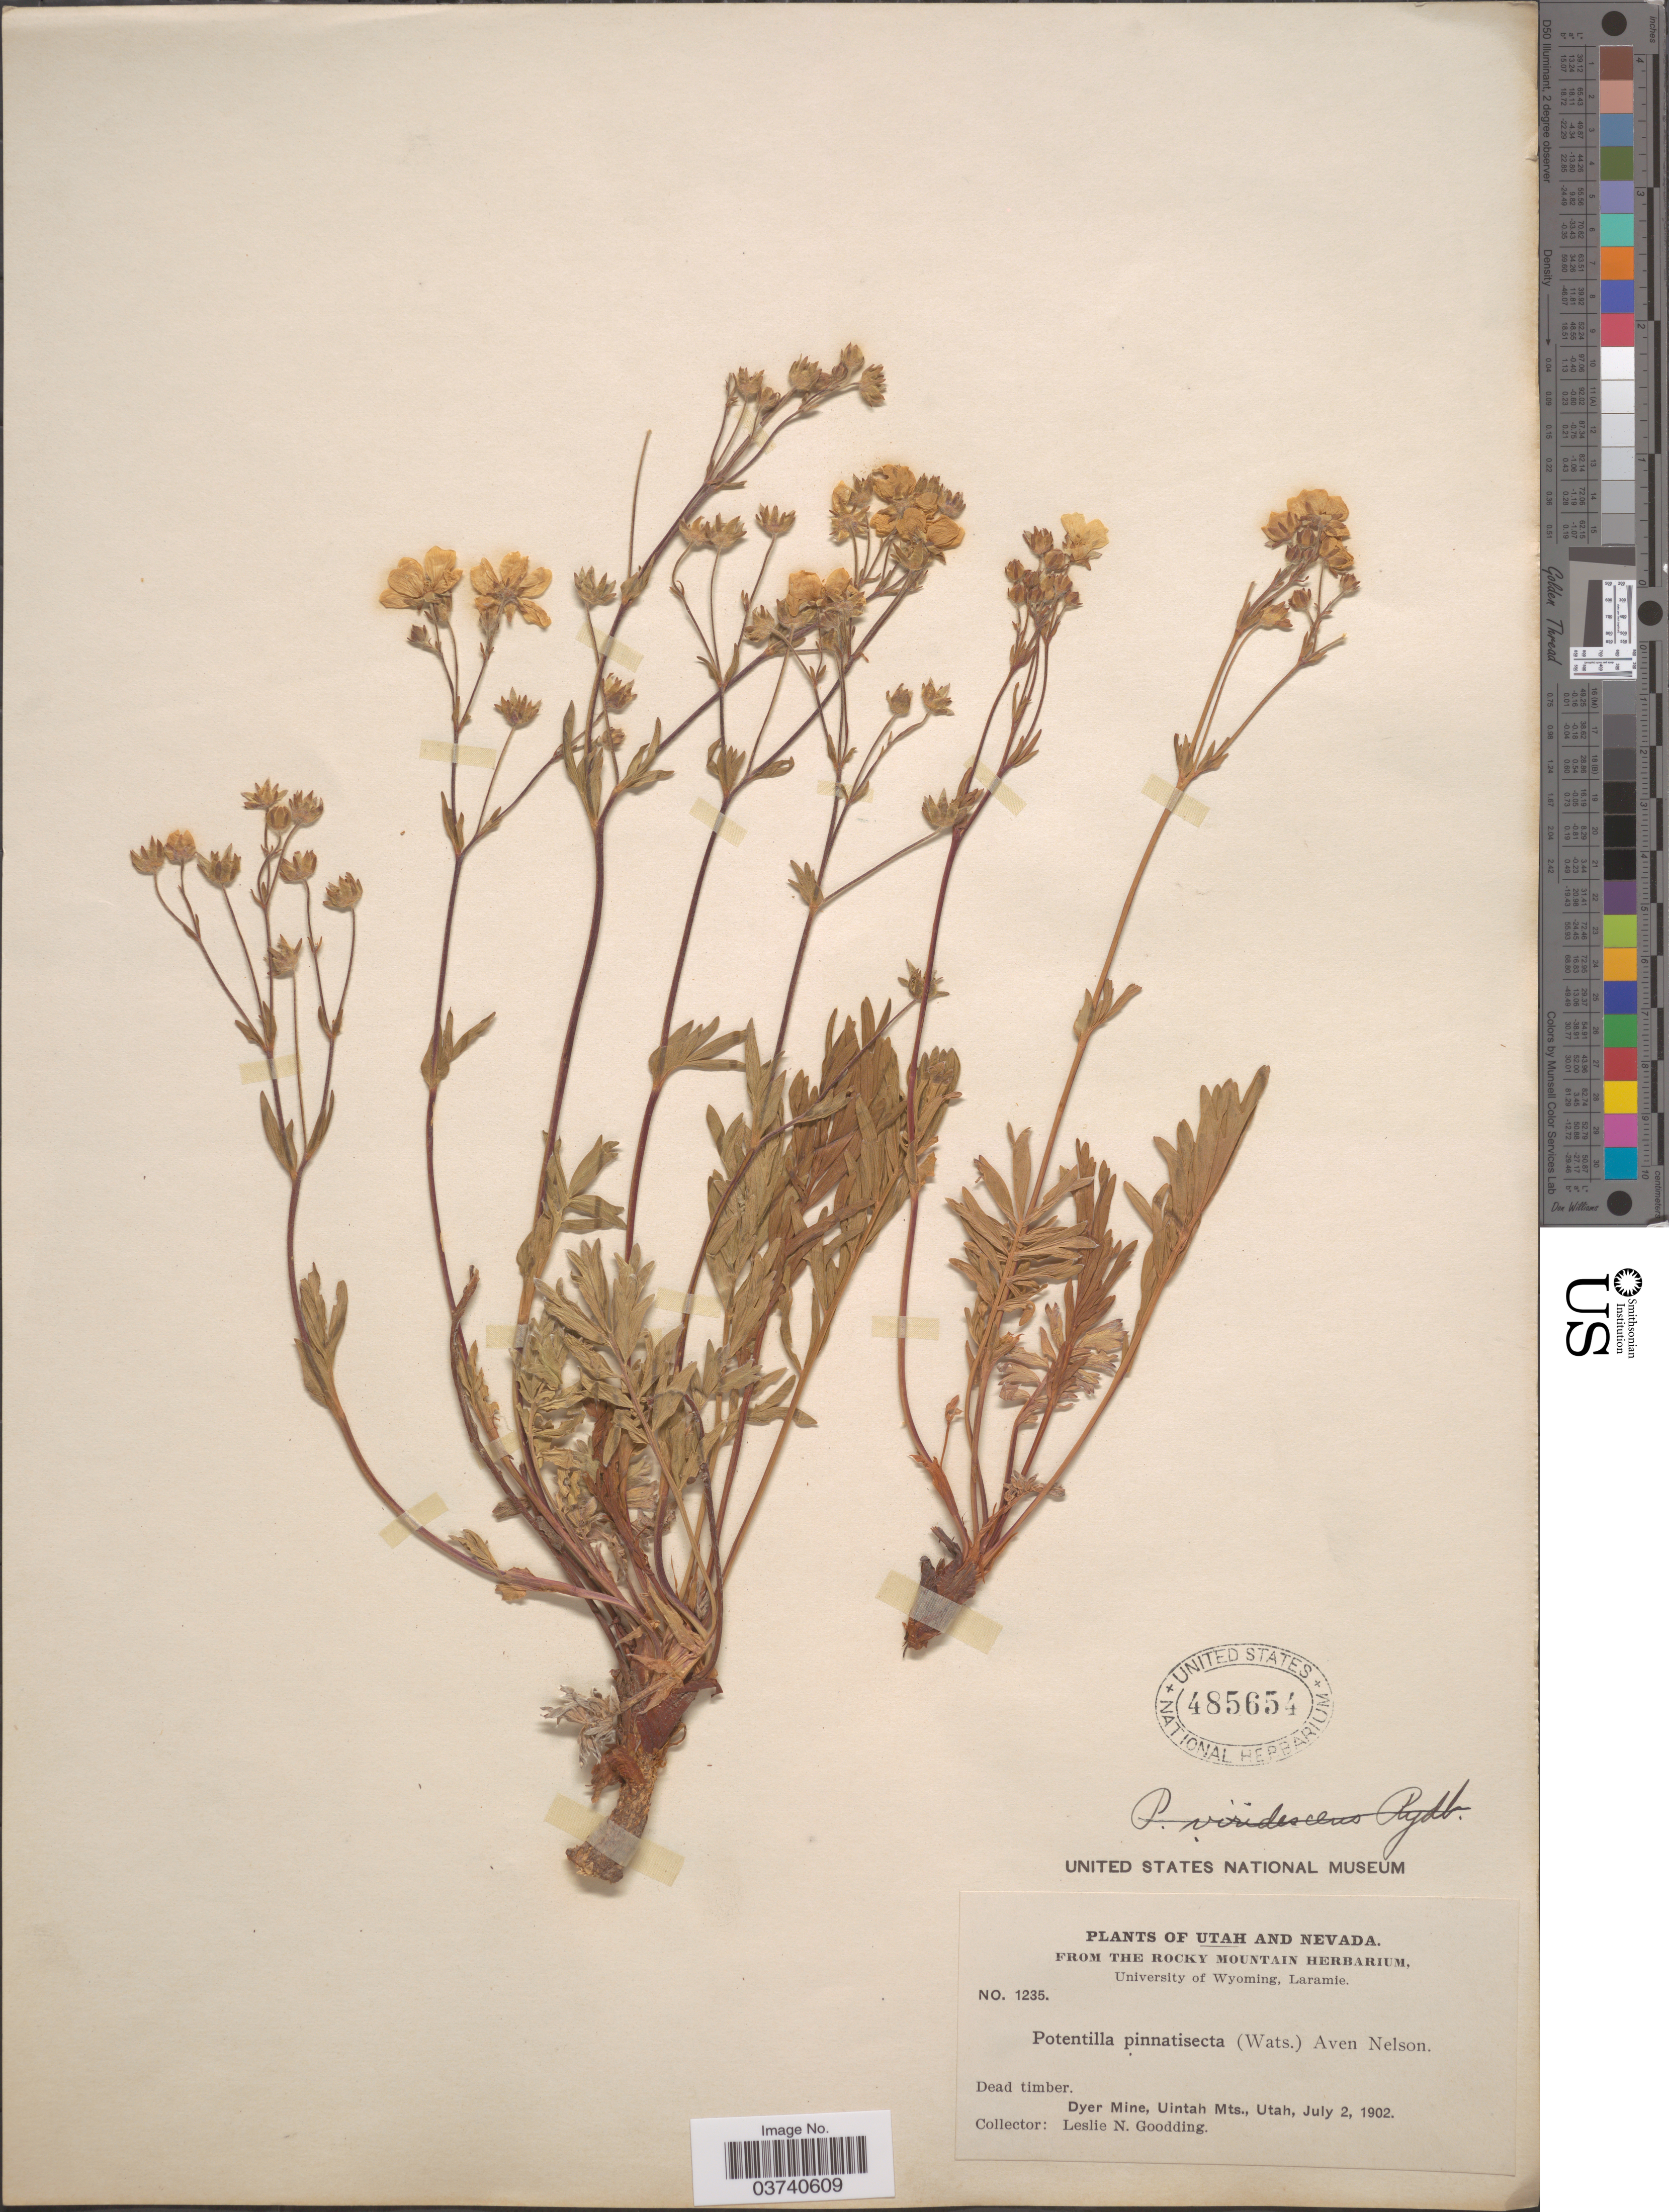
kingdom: Plantae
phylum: Tracheophyta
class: Magnoliopsida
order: Rosales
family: Rosaceae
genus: Potentilla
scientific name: Potentilla ovina var. decurrens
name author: (S. Watson) S.L. Welsh & B.C. Johnst.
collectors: L. N. Goodding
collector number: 1235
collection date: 1902-07-02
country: United States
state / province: Utah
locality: Dyer Mine, Uintah Mts.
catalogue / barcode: US 485654